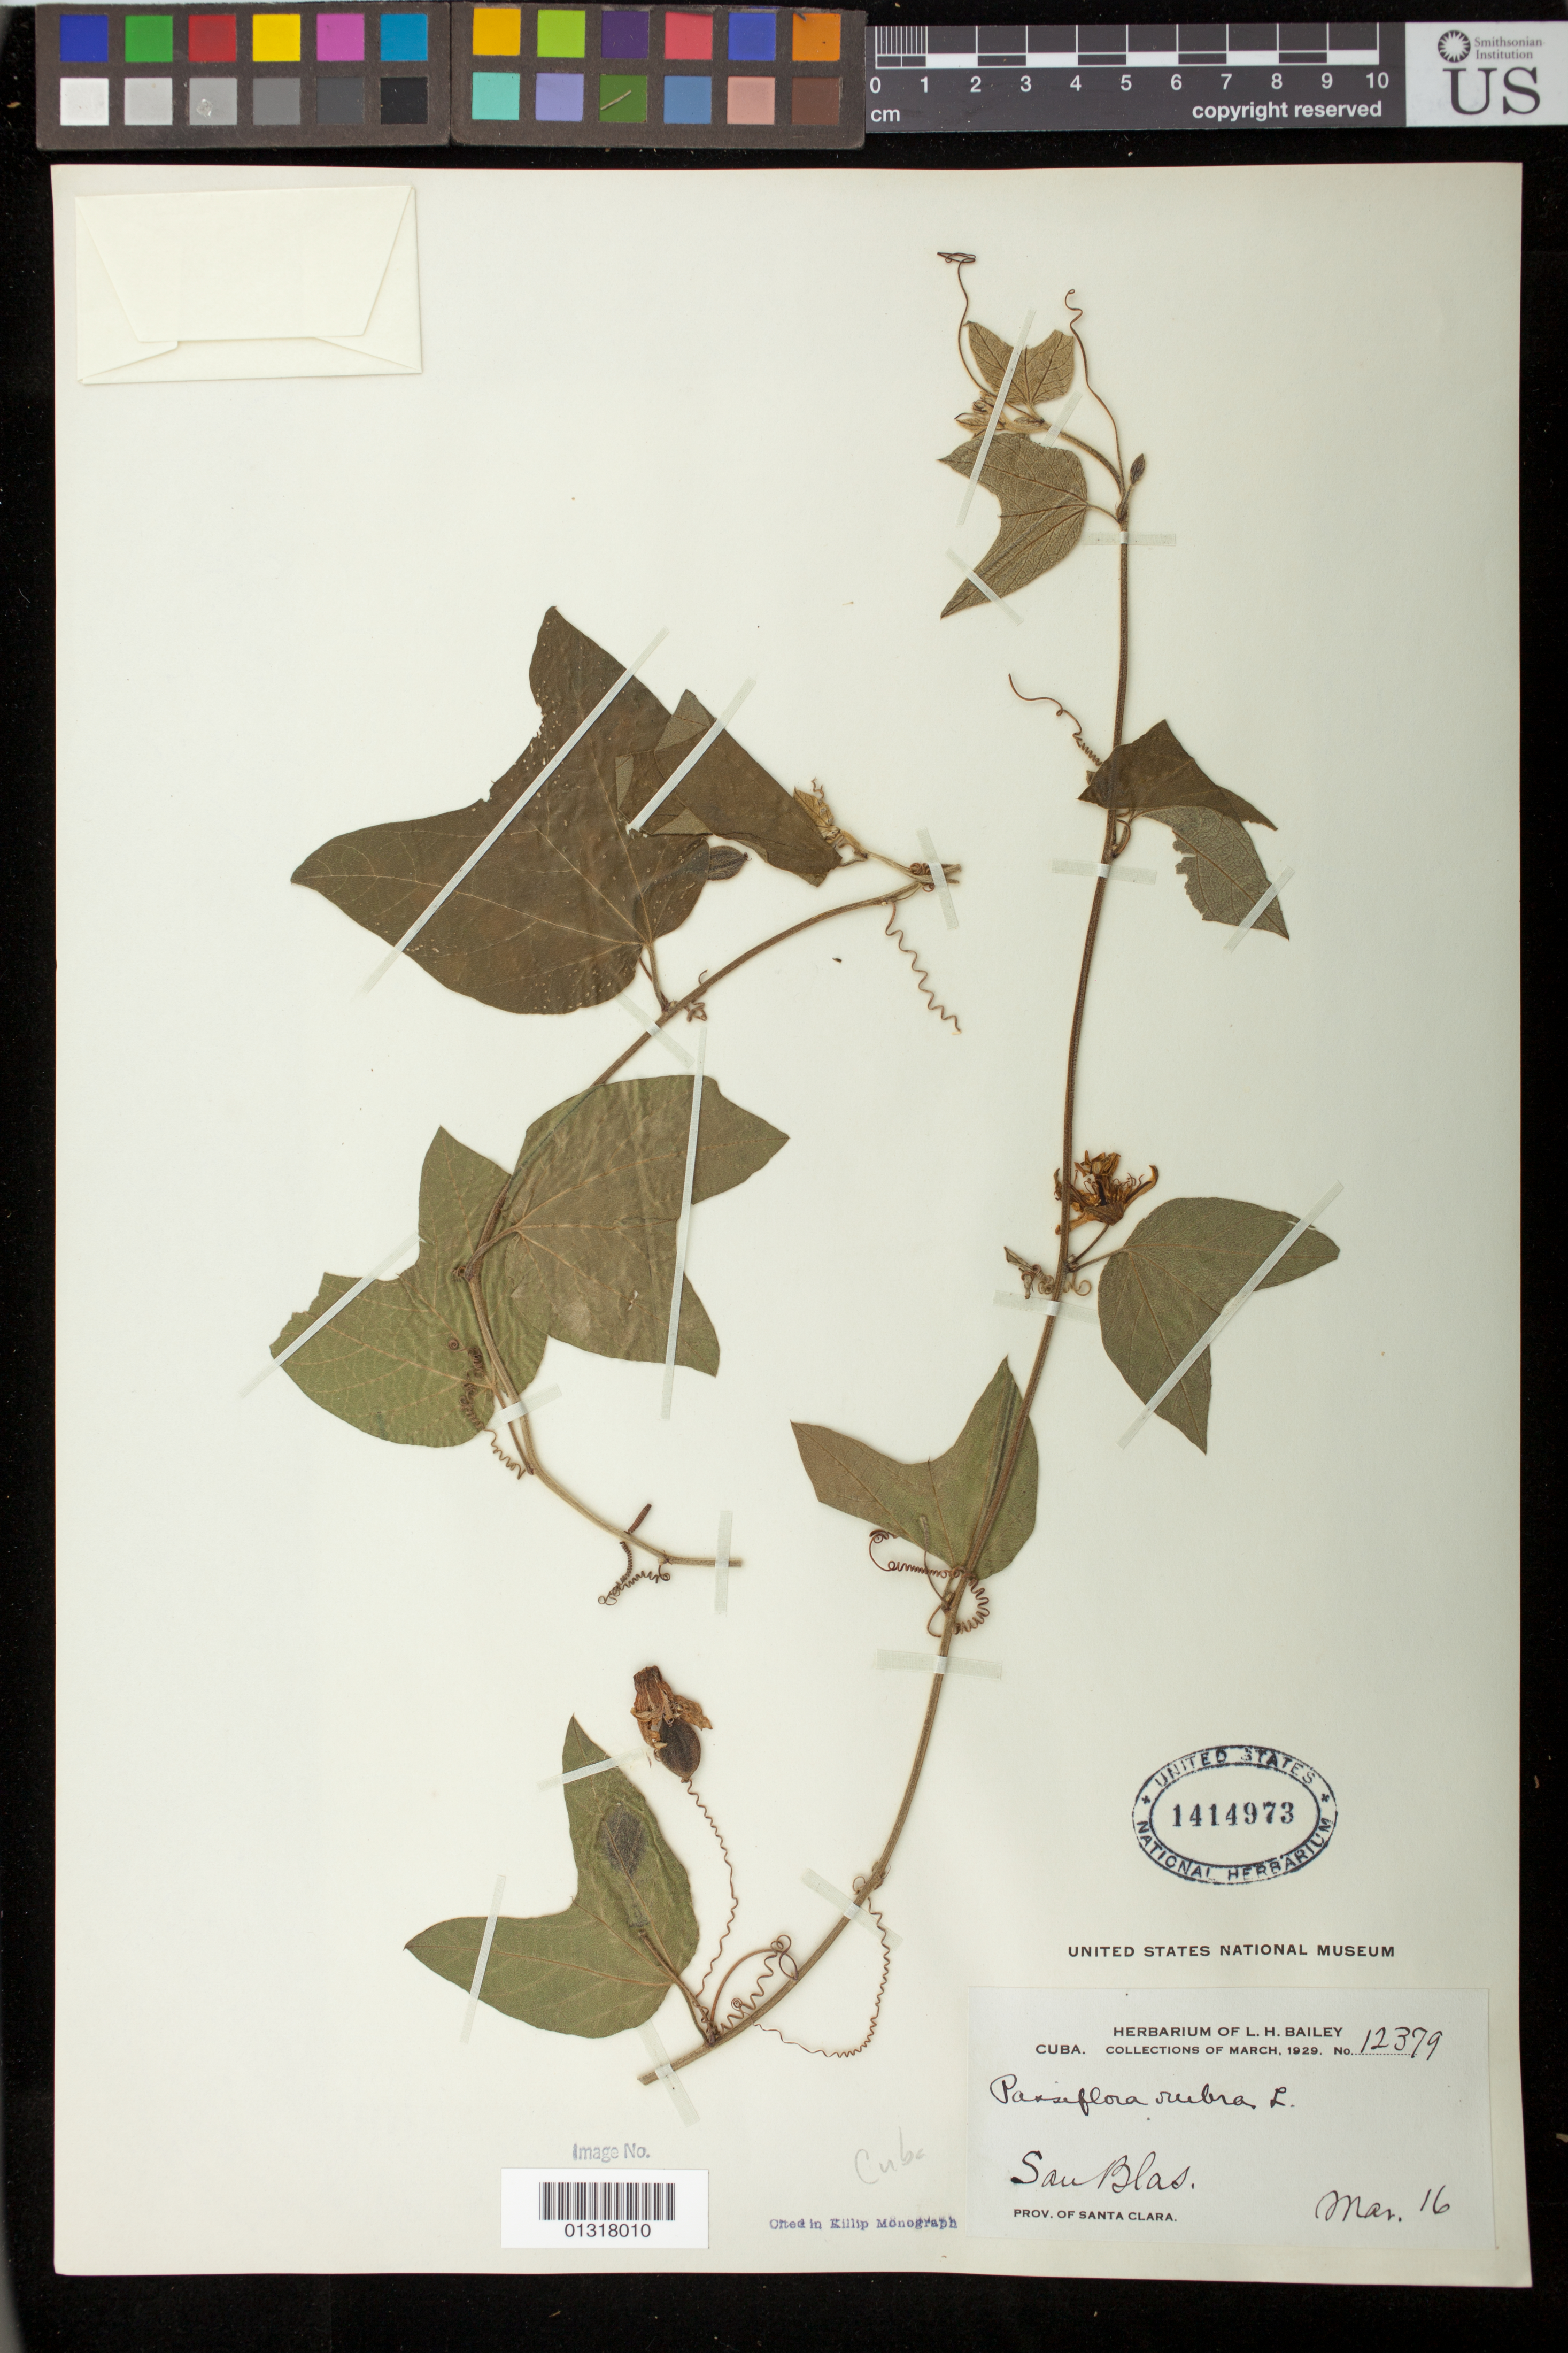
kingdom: Plantae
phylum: Tracheophyta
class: Magnoliopsida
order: Malpighiales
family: Passifloraceae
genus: Passiflora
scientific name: Passiflora rubra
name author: L.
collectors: L. H. Bailey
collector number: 12379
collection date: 1929-03-16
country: Cuba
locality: San Blas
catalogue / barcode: US 1414973